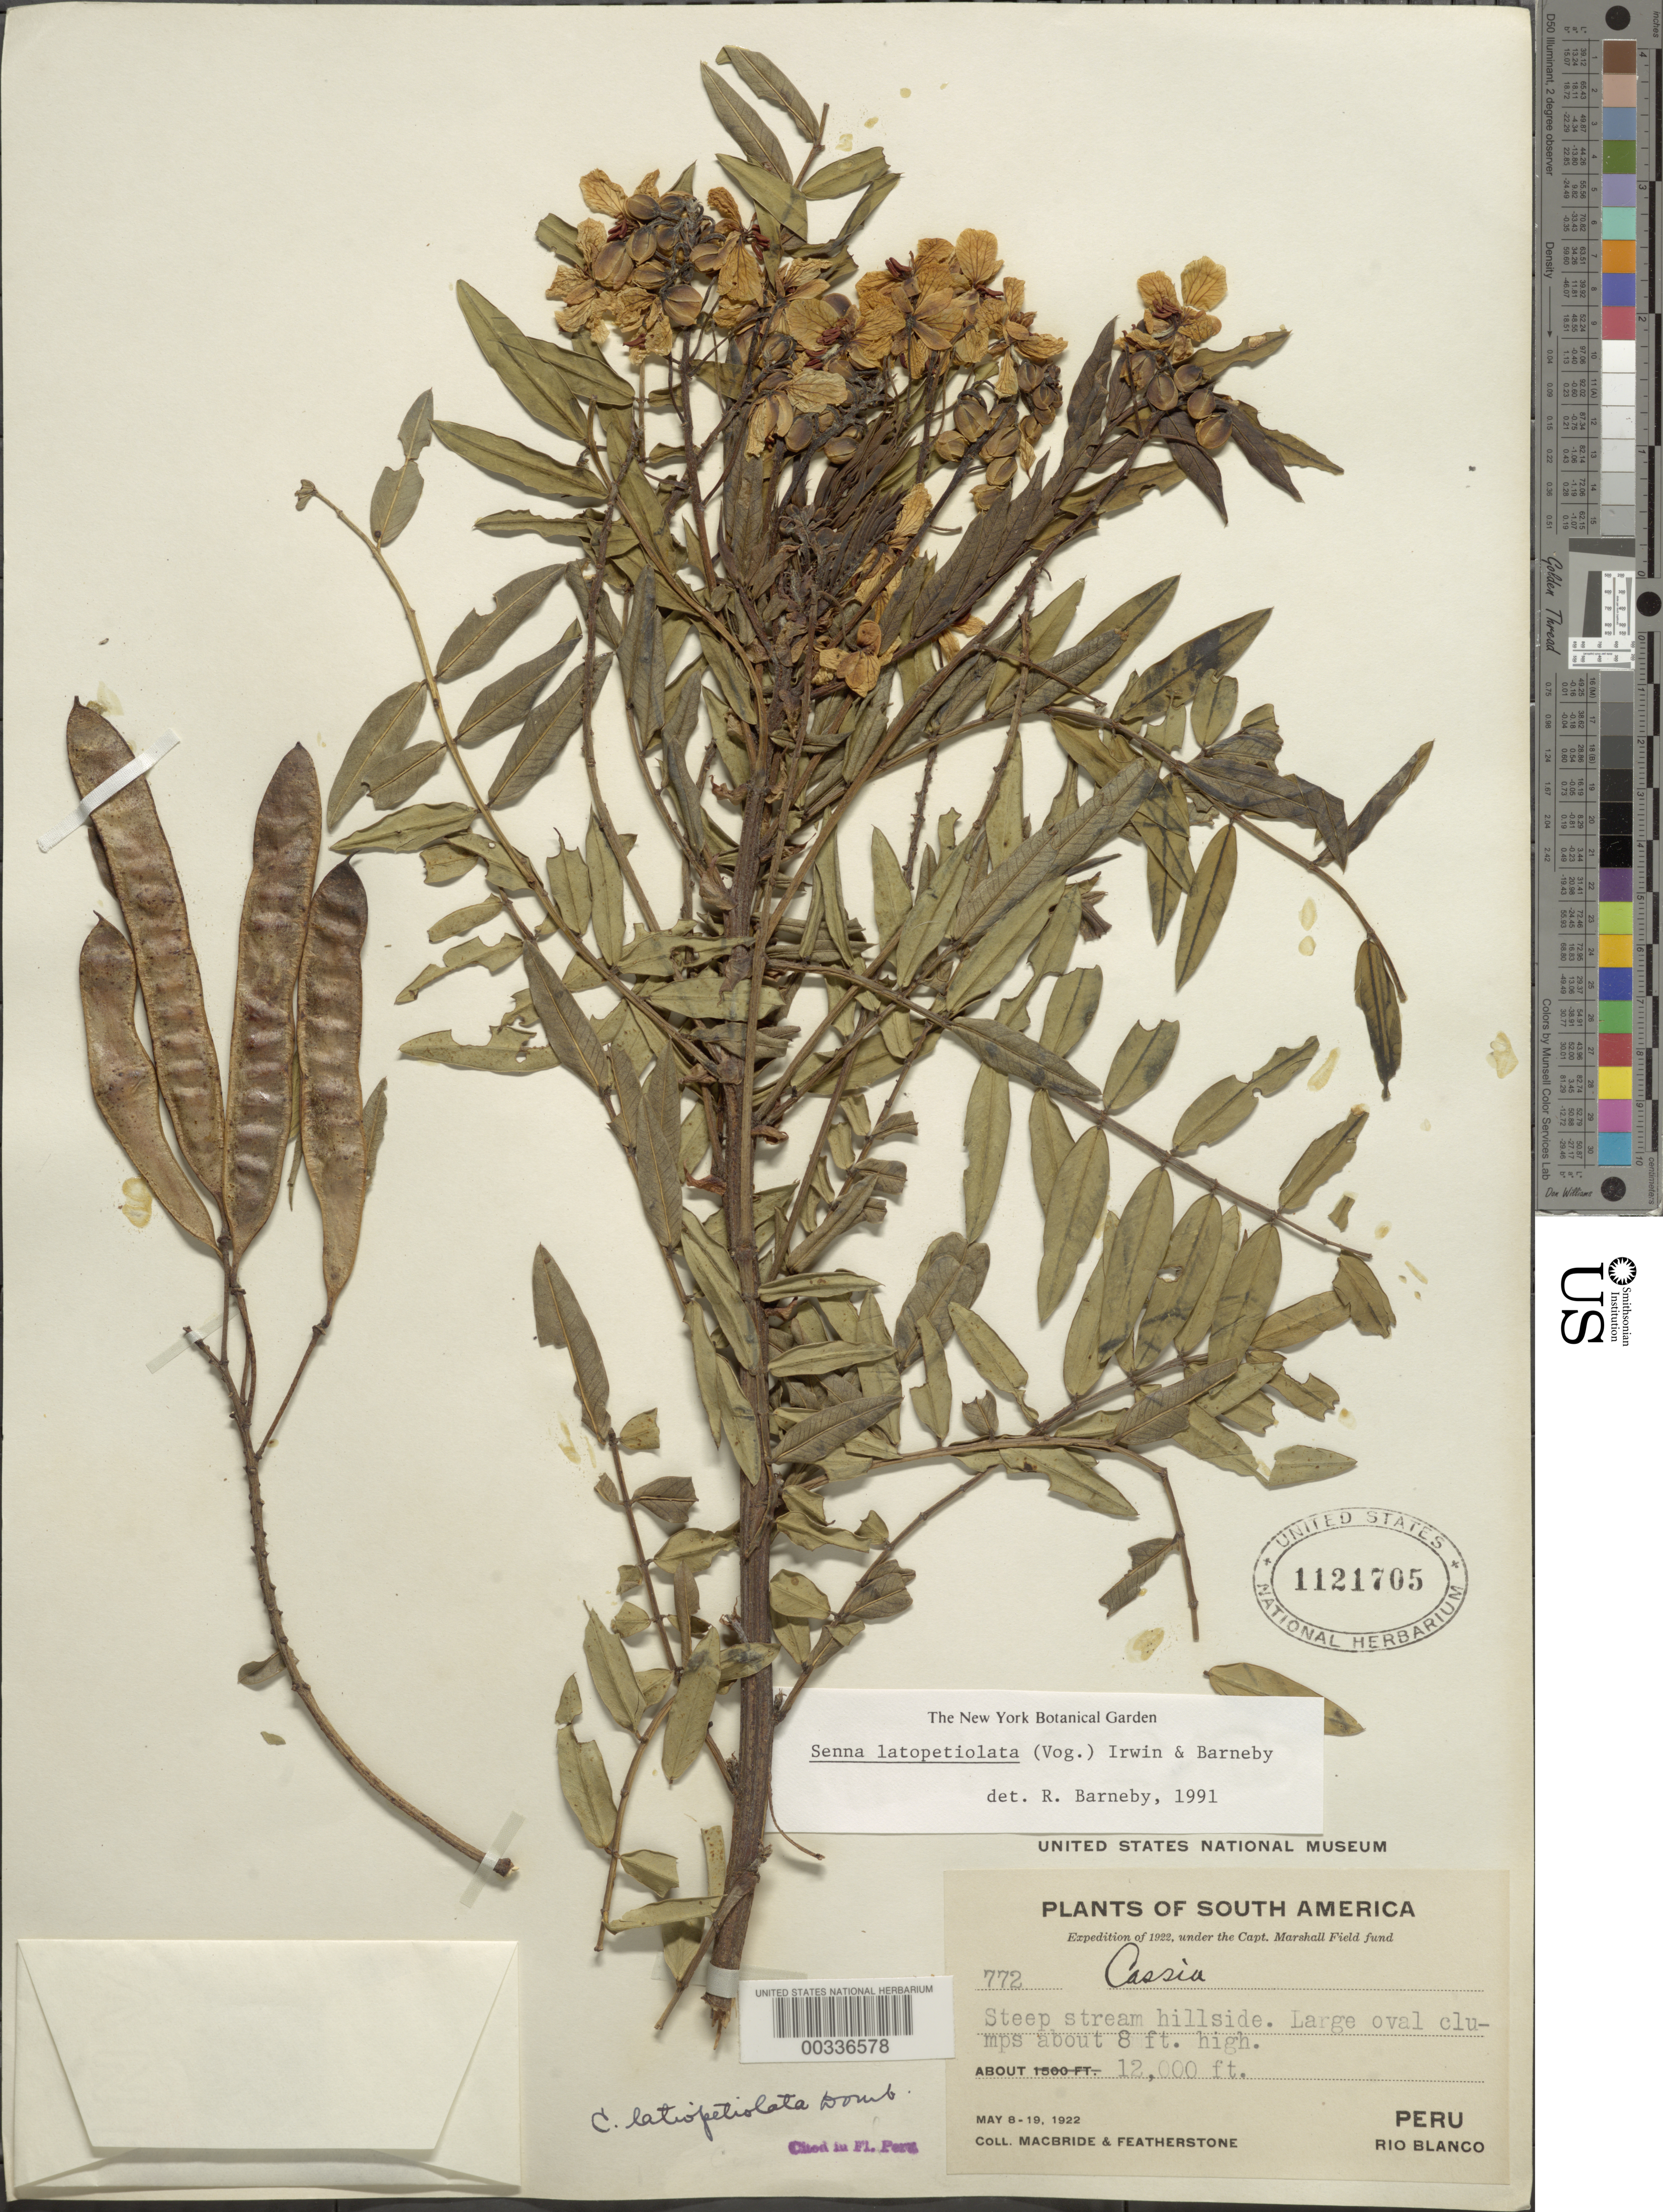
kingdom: Plantae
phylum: Tracheophyta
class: Magnoliopsida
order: Fabales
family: Fabaceae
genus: Senna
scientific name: Senna latopetiolata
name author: (Vogel) H.S. Irwin & Barneby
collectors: J. F. Macbride & W. Featherstone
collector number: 772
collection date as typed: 08 May 1922 to 19 May 1922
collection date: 1922-05-08/1922-05-19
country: Peru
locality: Río Blanco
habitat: Steep stream hillside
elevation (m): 3658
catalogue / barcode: US 1121705